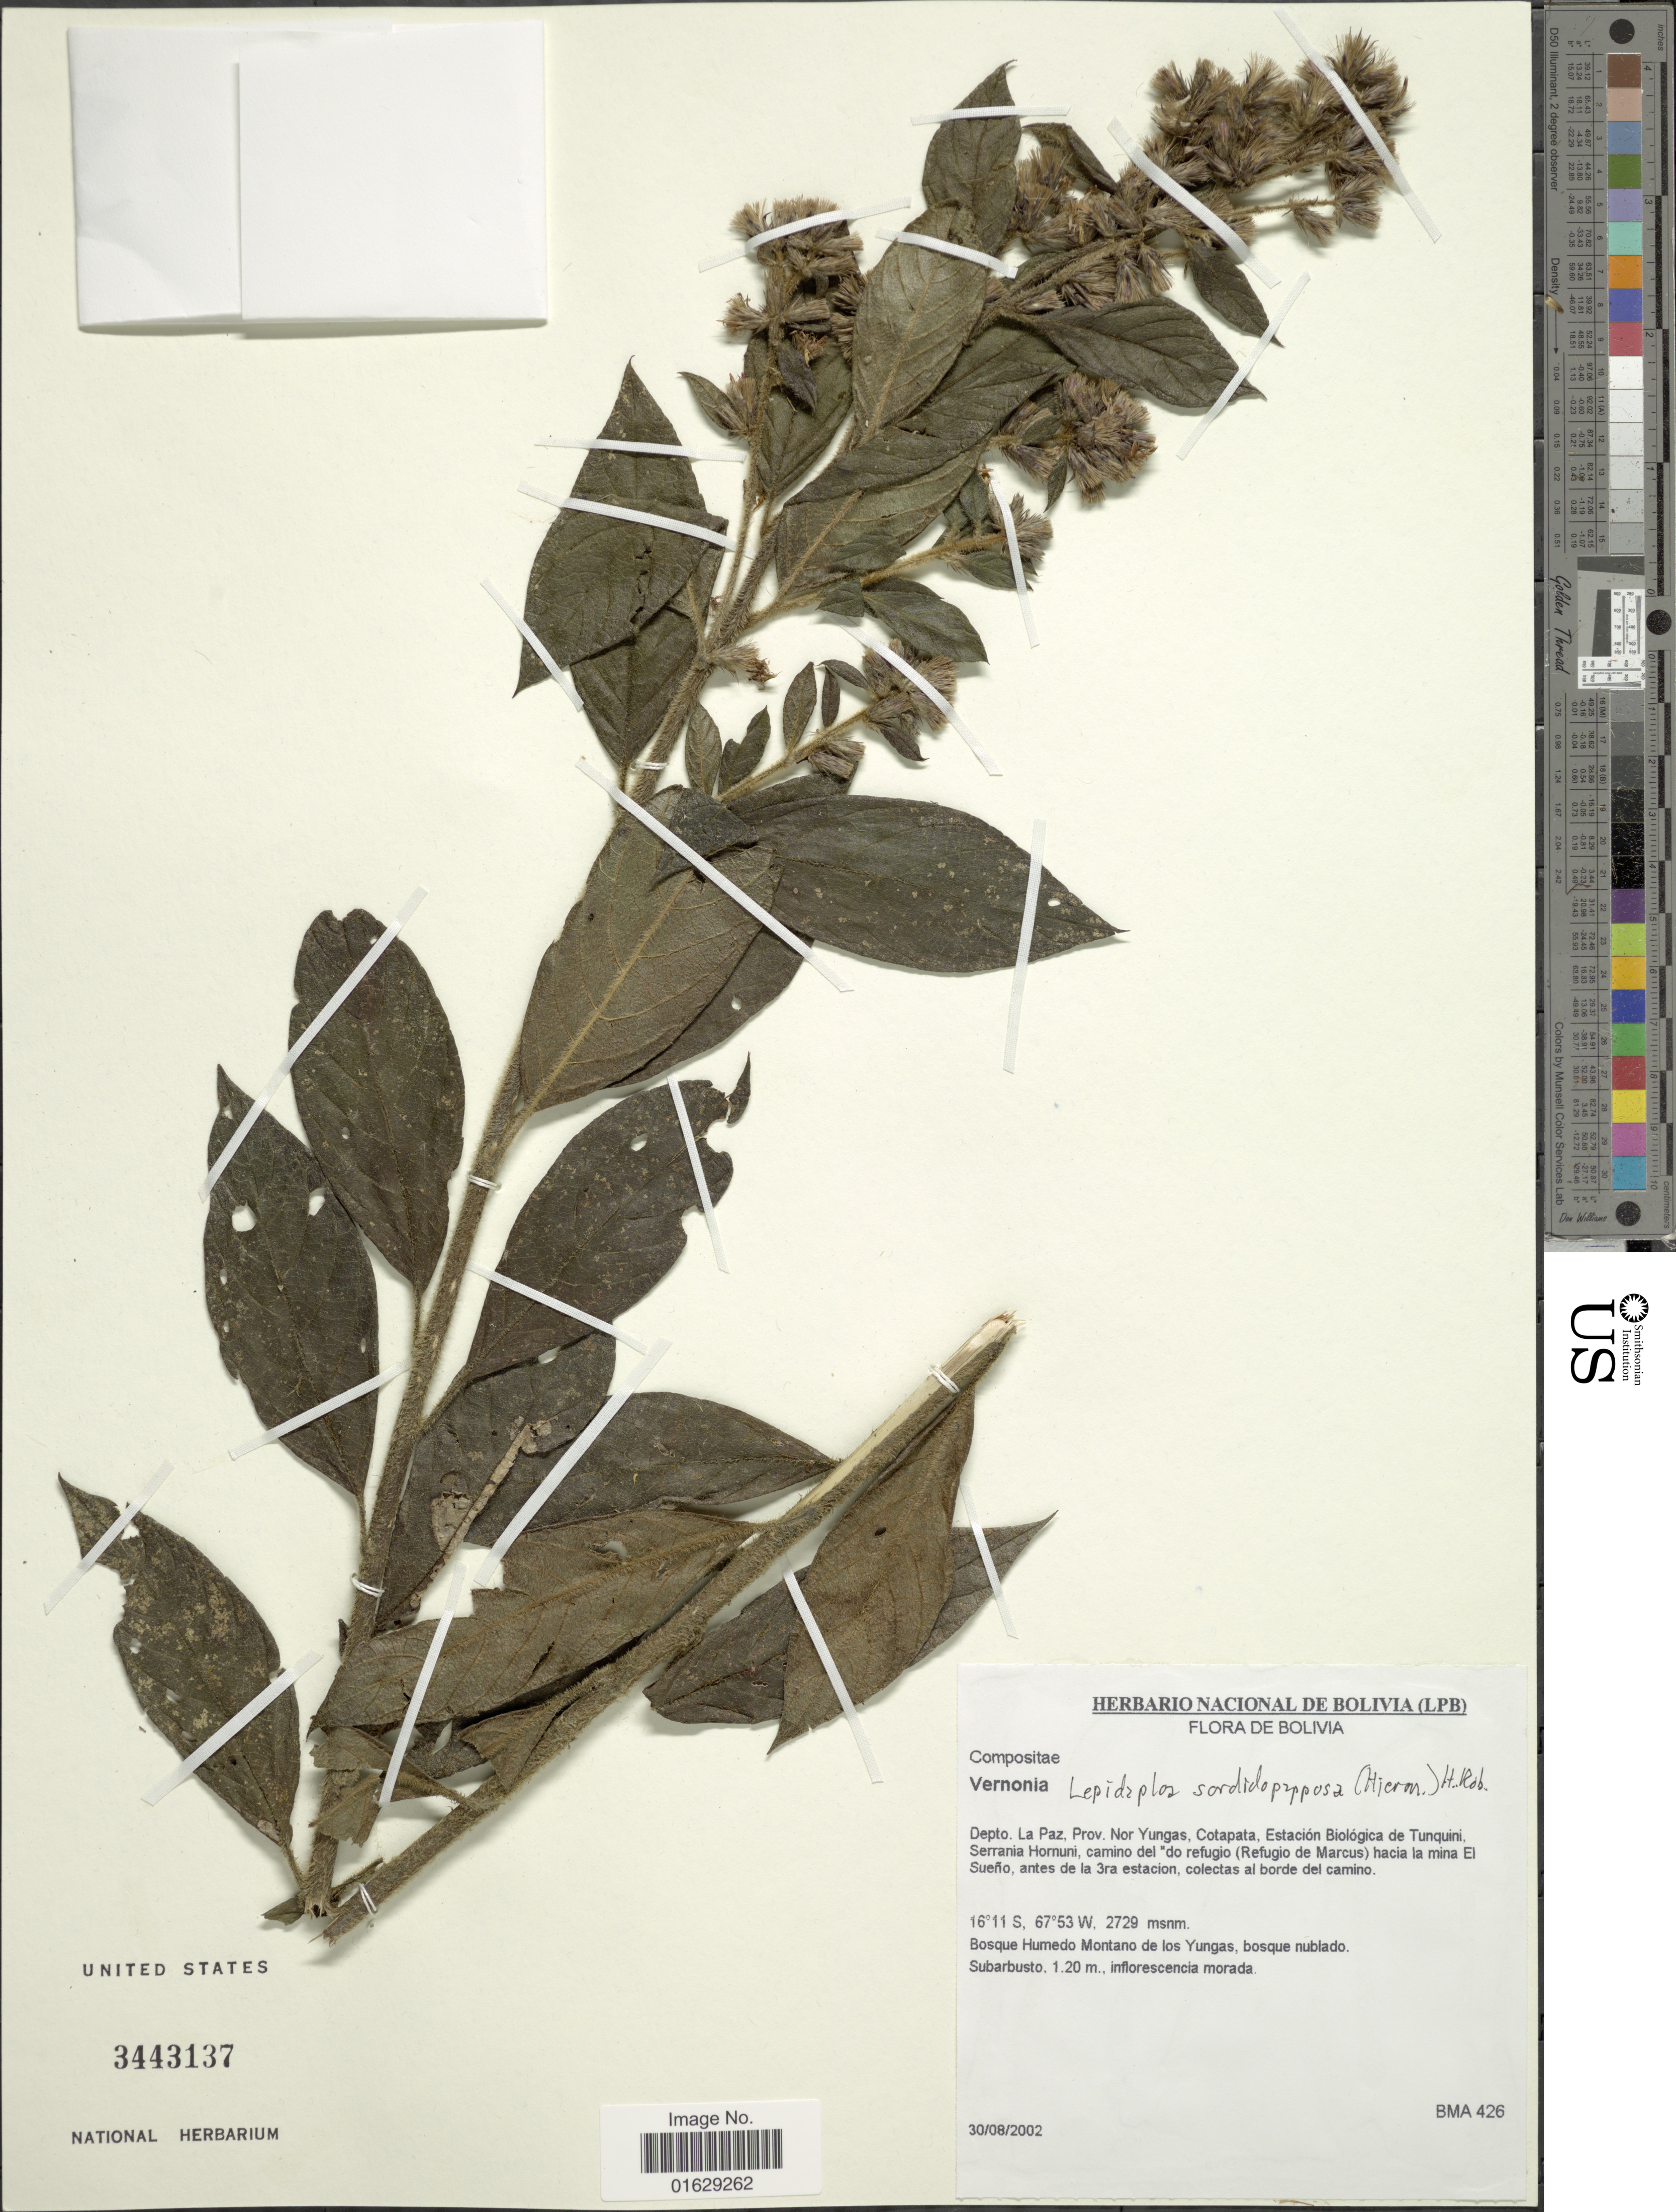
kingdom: Plantae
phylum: Tracheophyta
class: Magnoliopsida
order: Asterales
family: Asteraceae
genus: Lepidaploa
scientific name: Lepidaploa sordidopapposa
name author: (Hieron.) H. Rob.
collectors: BMA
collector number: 426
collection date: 2002-08-30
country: Bolivia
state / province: La Paz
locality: Depto. La Paz, Prov. Nor Yungas, Cotapata, Estacion Biologica de Tunquini, Serrania Hormuni, camino del refugio (Refugio de Marcus) hacia la mina El Sueno, antes de la 3ra estacion, colectas al borde del camino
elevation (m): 2729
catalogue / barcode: US 3443137